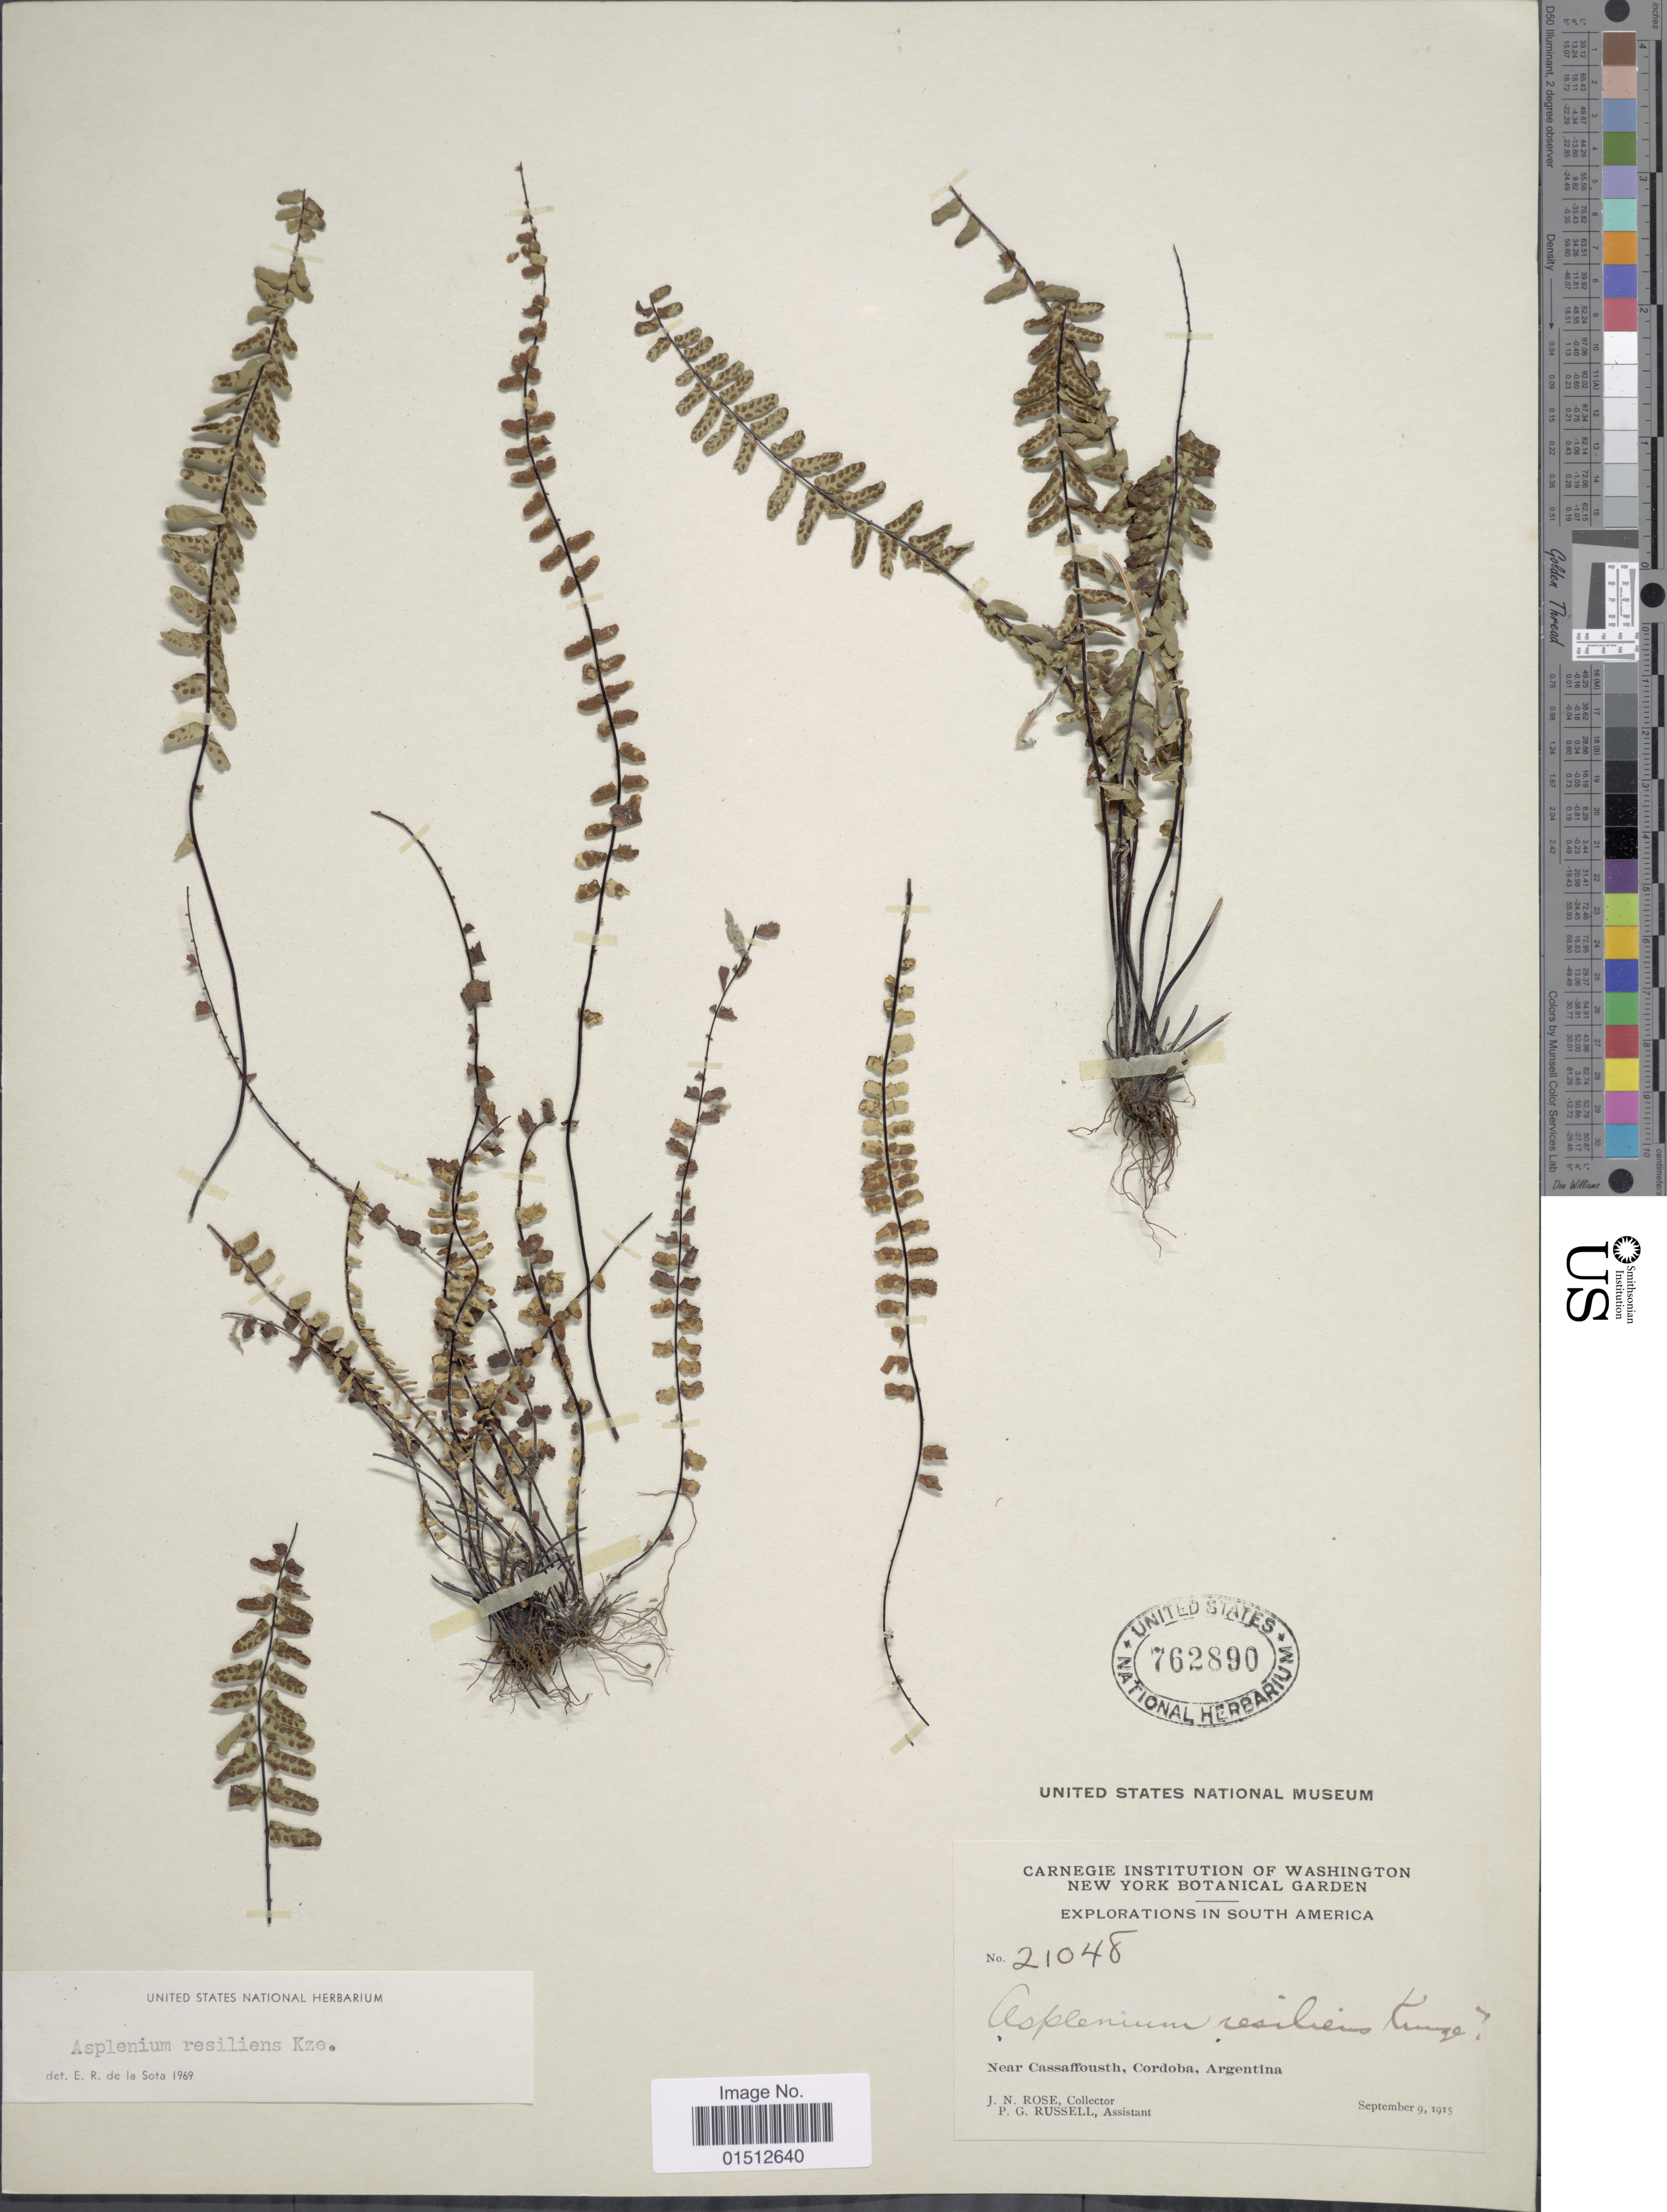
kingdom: Plantae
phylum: Tracheophyta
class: Polypodiopsida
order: Polypodiales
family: Aspleniaceae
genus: Asplenium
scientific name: Asplenium resiliens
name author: Kunze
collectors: J. N. Rose & P. G. Russell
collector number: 21048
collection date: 1915-09-09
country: Argentina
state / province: Cordoba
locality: South America, Near Cassaffousth, Cordoba, Argentina.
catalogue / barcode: US 762890